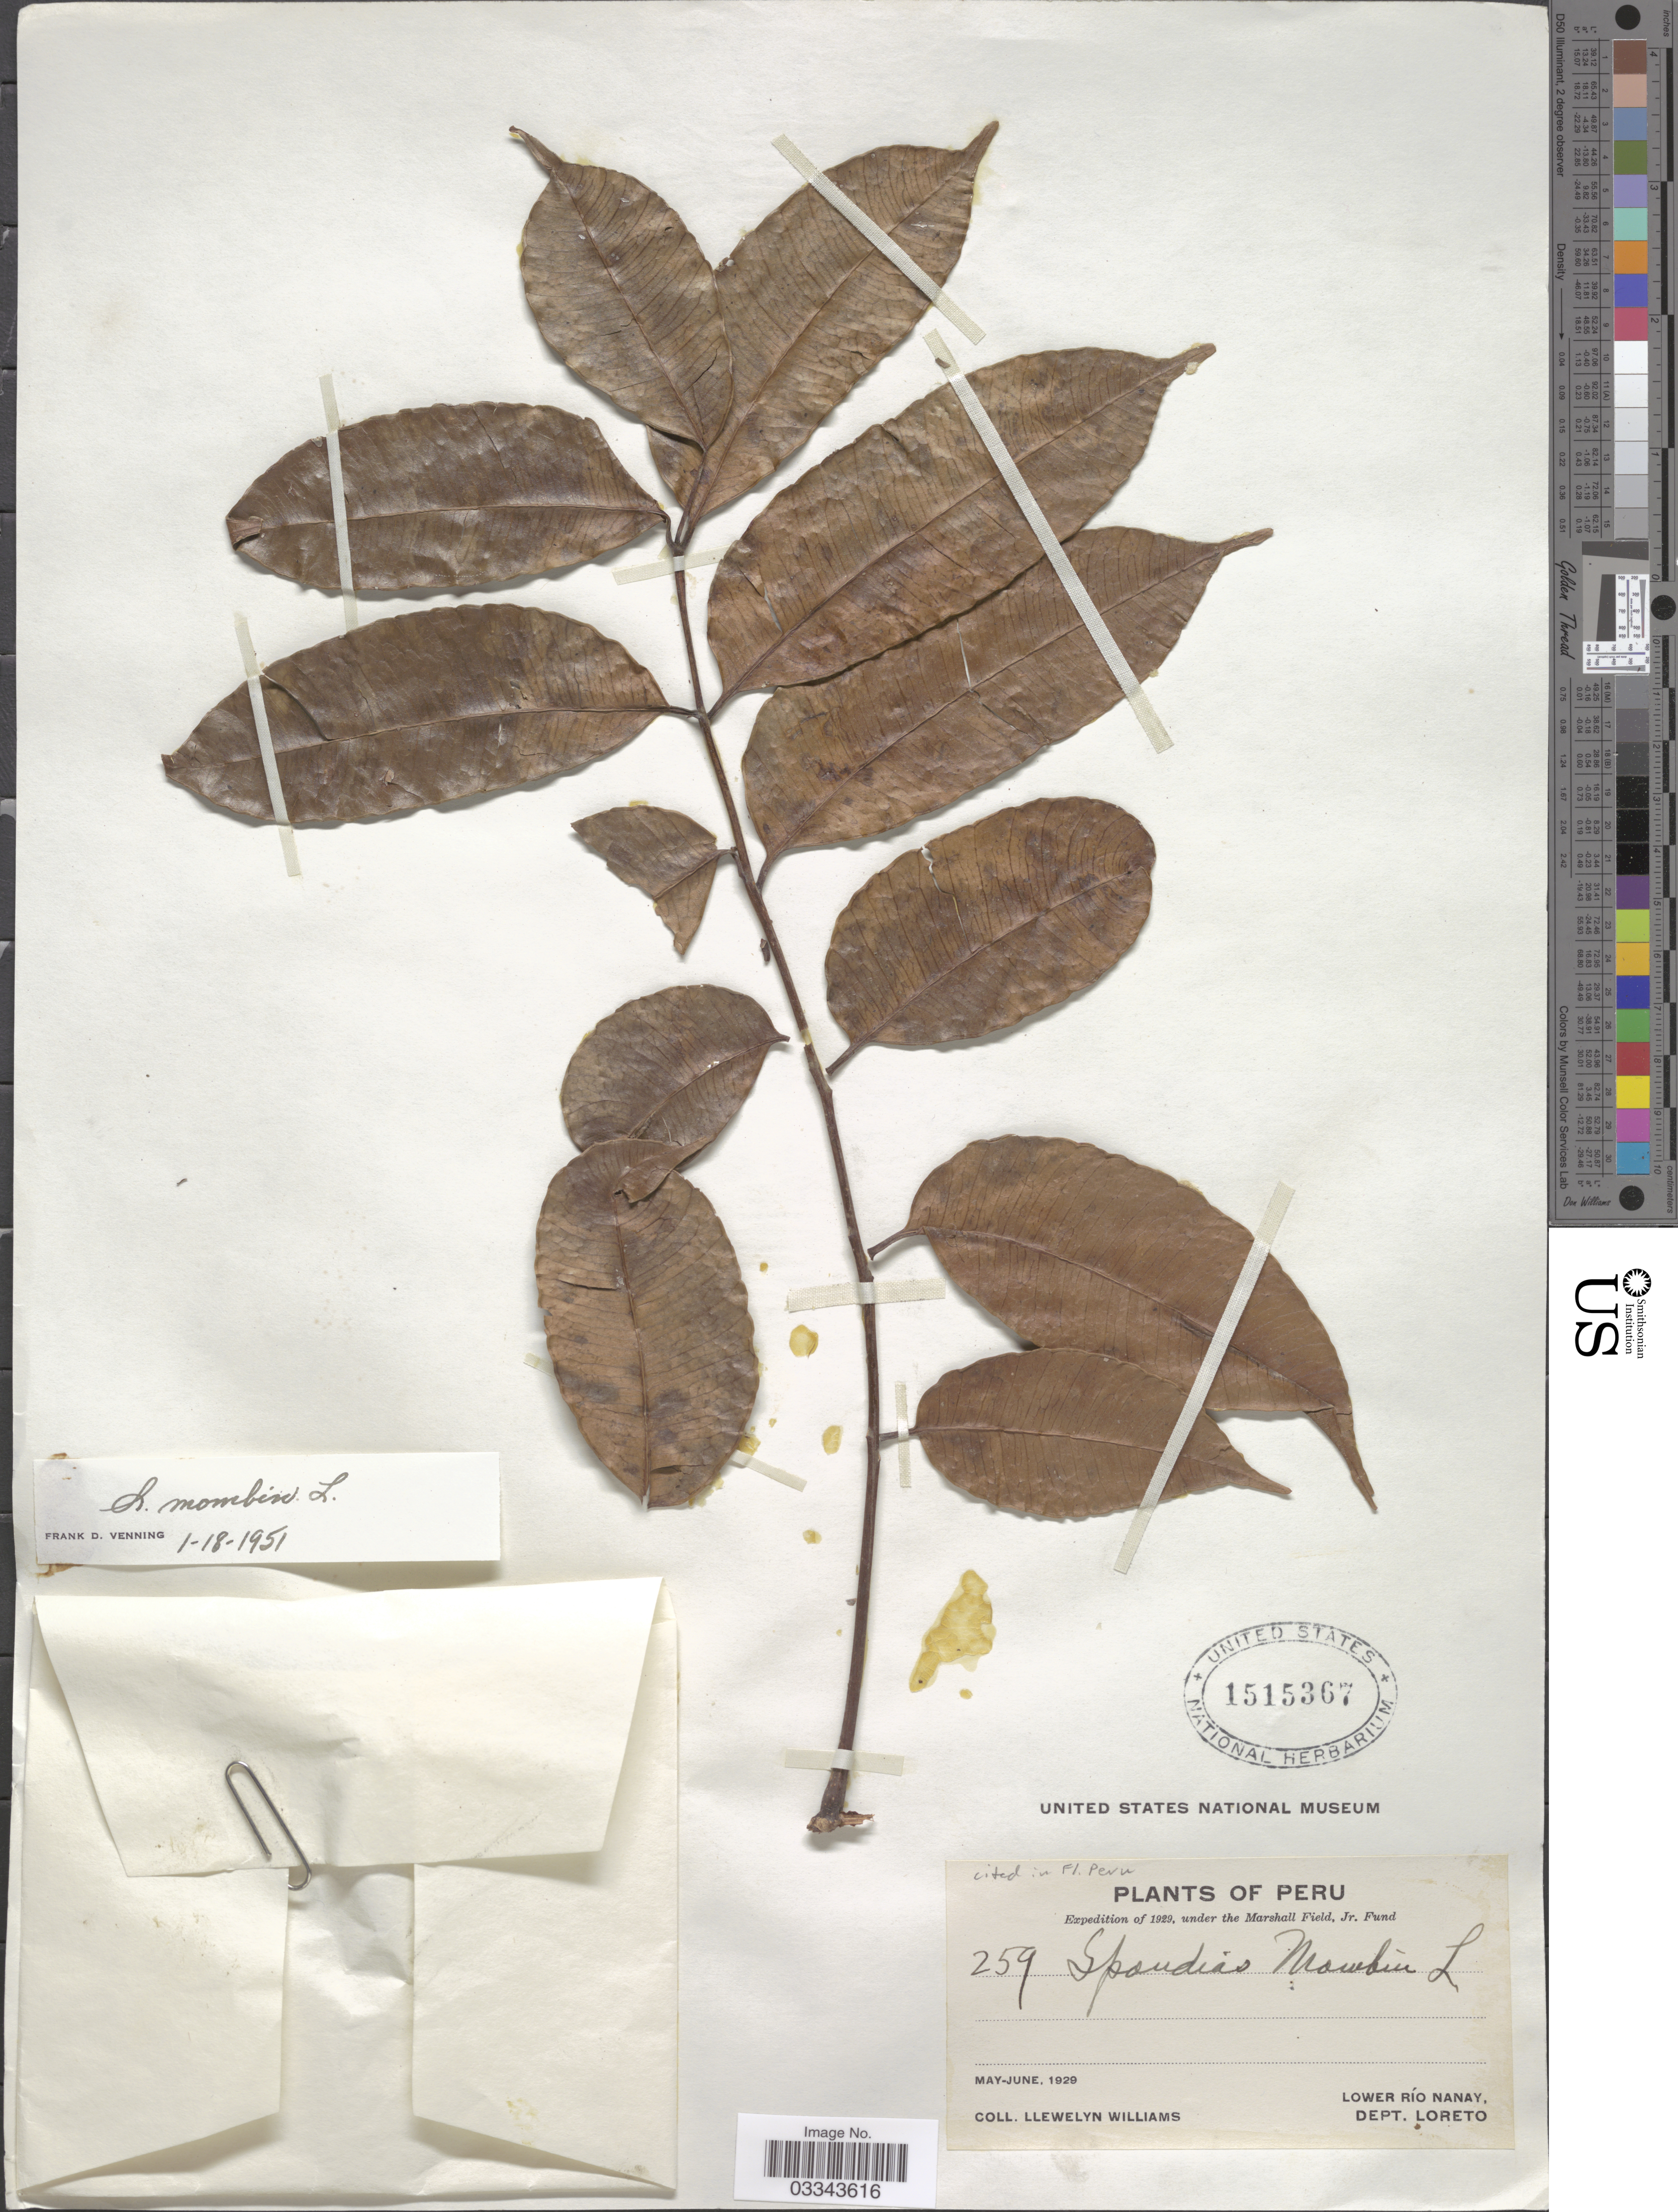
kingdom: Plantae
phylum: Tracheophyta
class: Magnoliopsida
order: Sapindales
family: Anacardiaceae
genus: Spondias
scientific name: Spondias mombin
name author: L.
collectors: Ll. Williams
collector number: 259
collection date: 1929-05/1929-06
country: Peru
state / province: Loreto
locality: Lower Río Nanay, Dept. Loreto.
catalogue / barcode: US 1515367